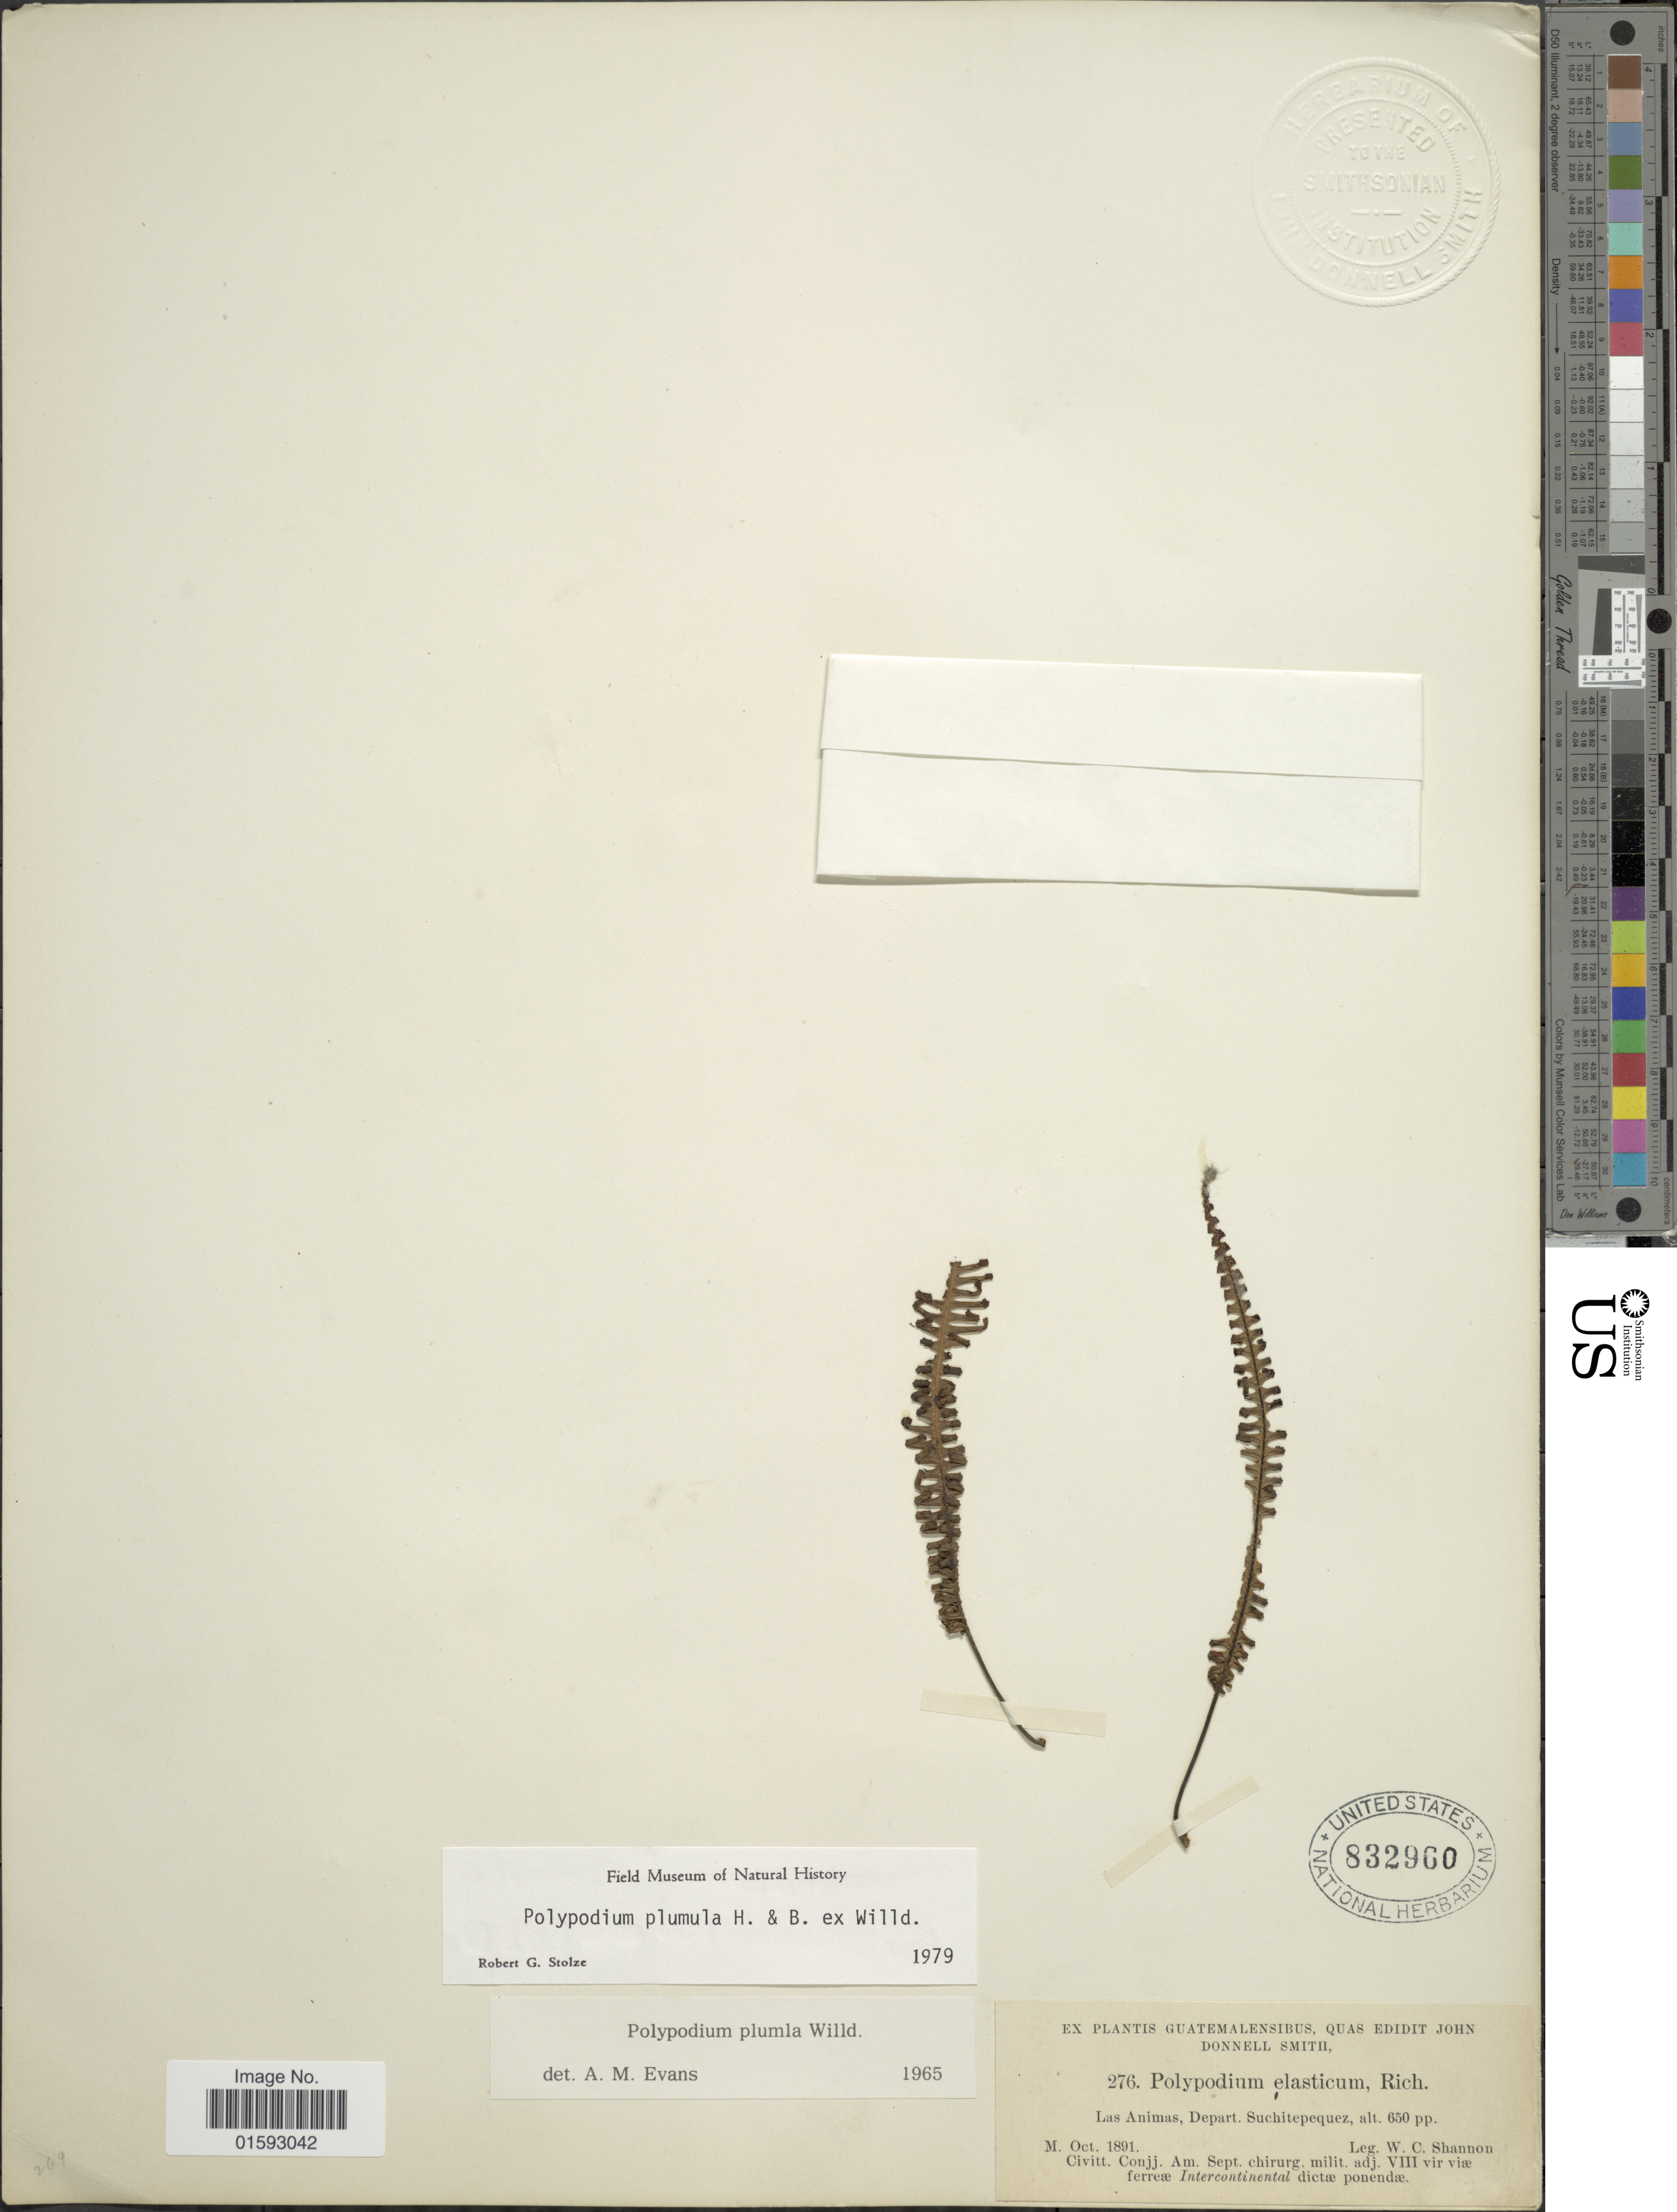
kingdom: Plantae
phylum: Tracheophyta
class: Polypodiopsida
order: Polypodiales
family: Polypodiaceae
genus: Pecluma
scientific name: Pecluma plumula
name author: (Humb. & Bonpl. ex Willd.) M.G. Price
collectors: W. C. Shannon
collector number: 276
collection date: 1891-10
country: Guatemala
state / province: Suchitepéquez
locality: Las Animas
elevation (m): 198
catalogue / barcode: US 832960